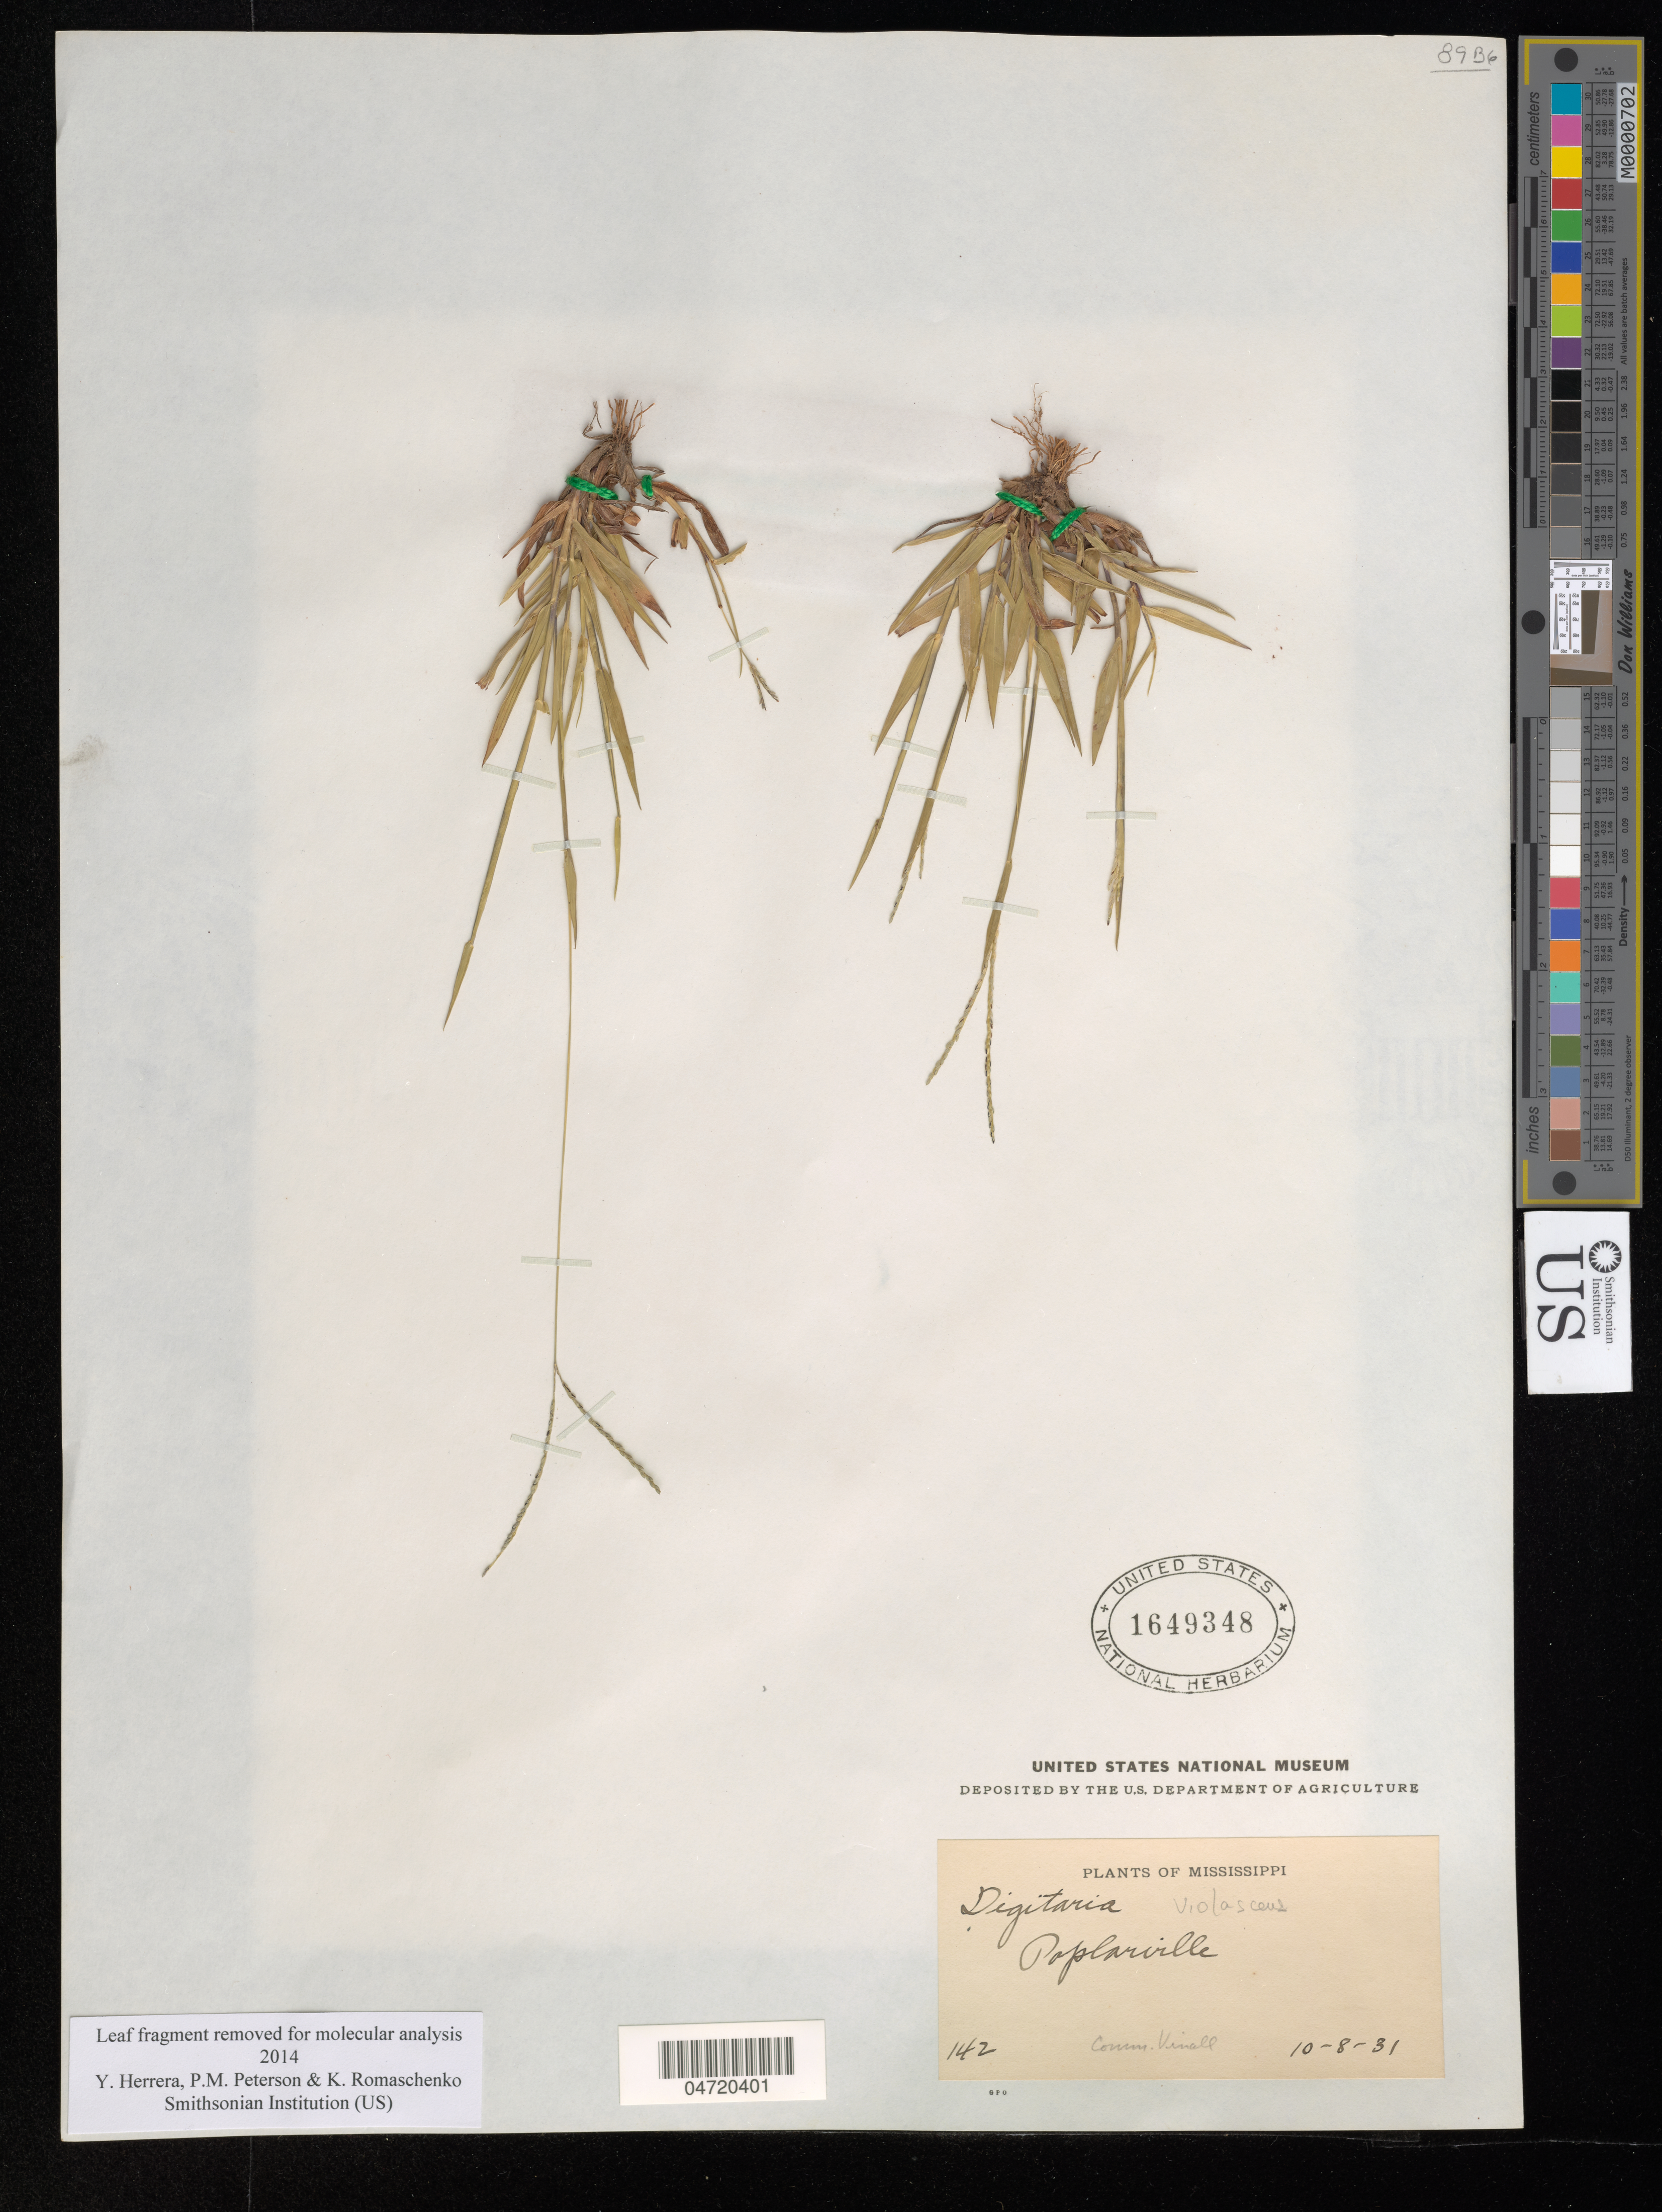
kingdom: Plantae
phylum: Tracheophyta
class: Liliopsida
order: Poales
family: Poaceae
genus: Digitaria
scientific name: Digitaria violascens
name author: Link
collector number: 142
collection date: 1931-10-08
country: United States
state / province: Mississippi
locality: Poplarville.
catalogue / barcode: US 1649348